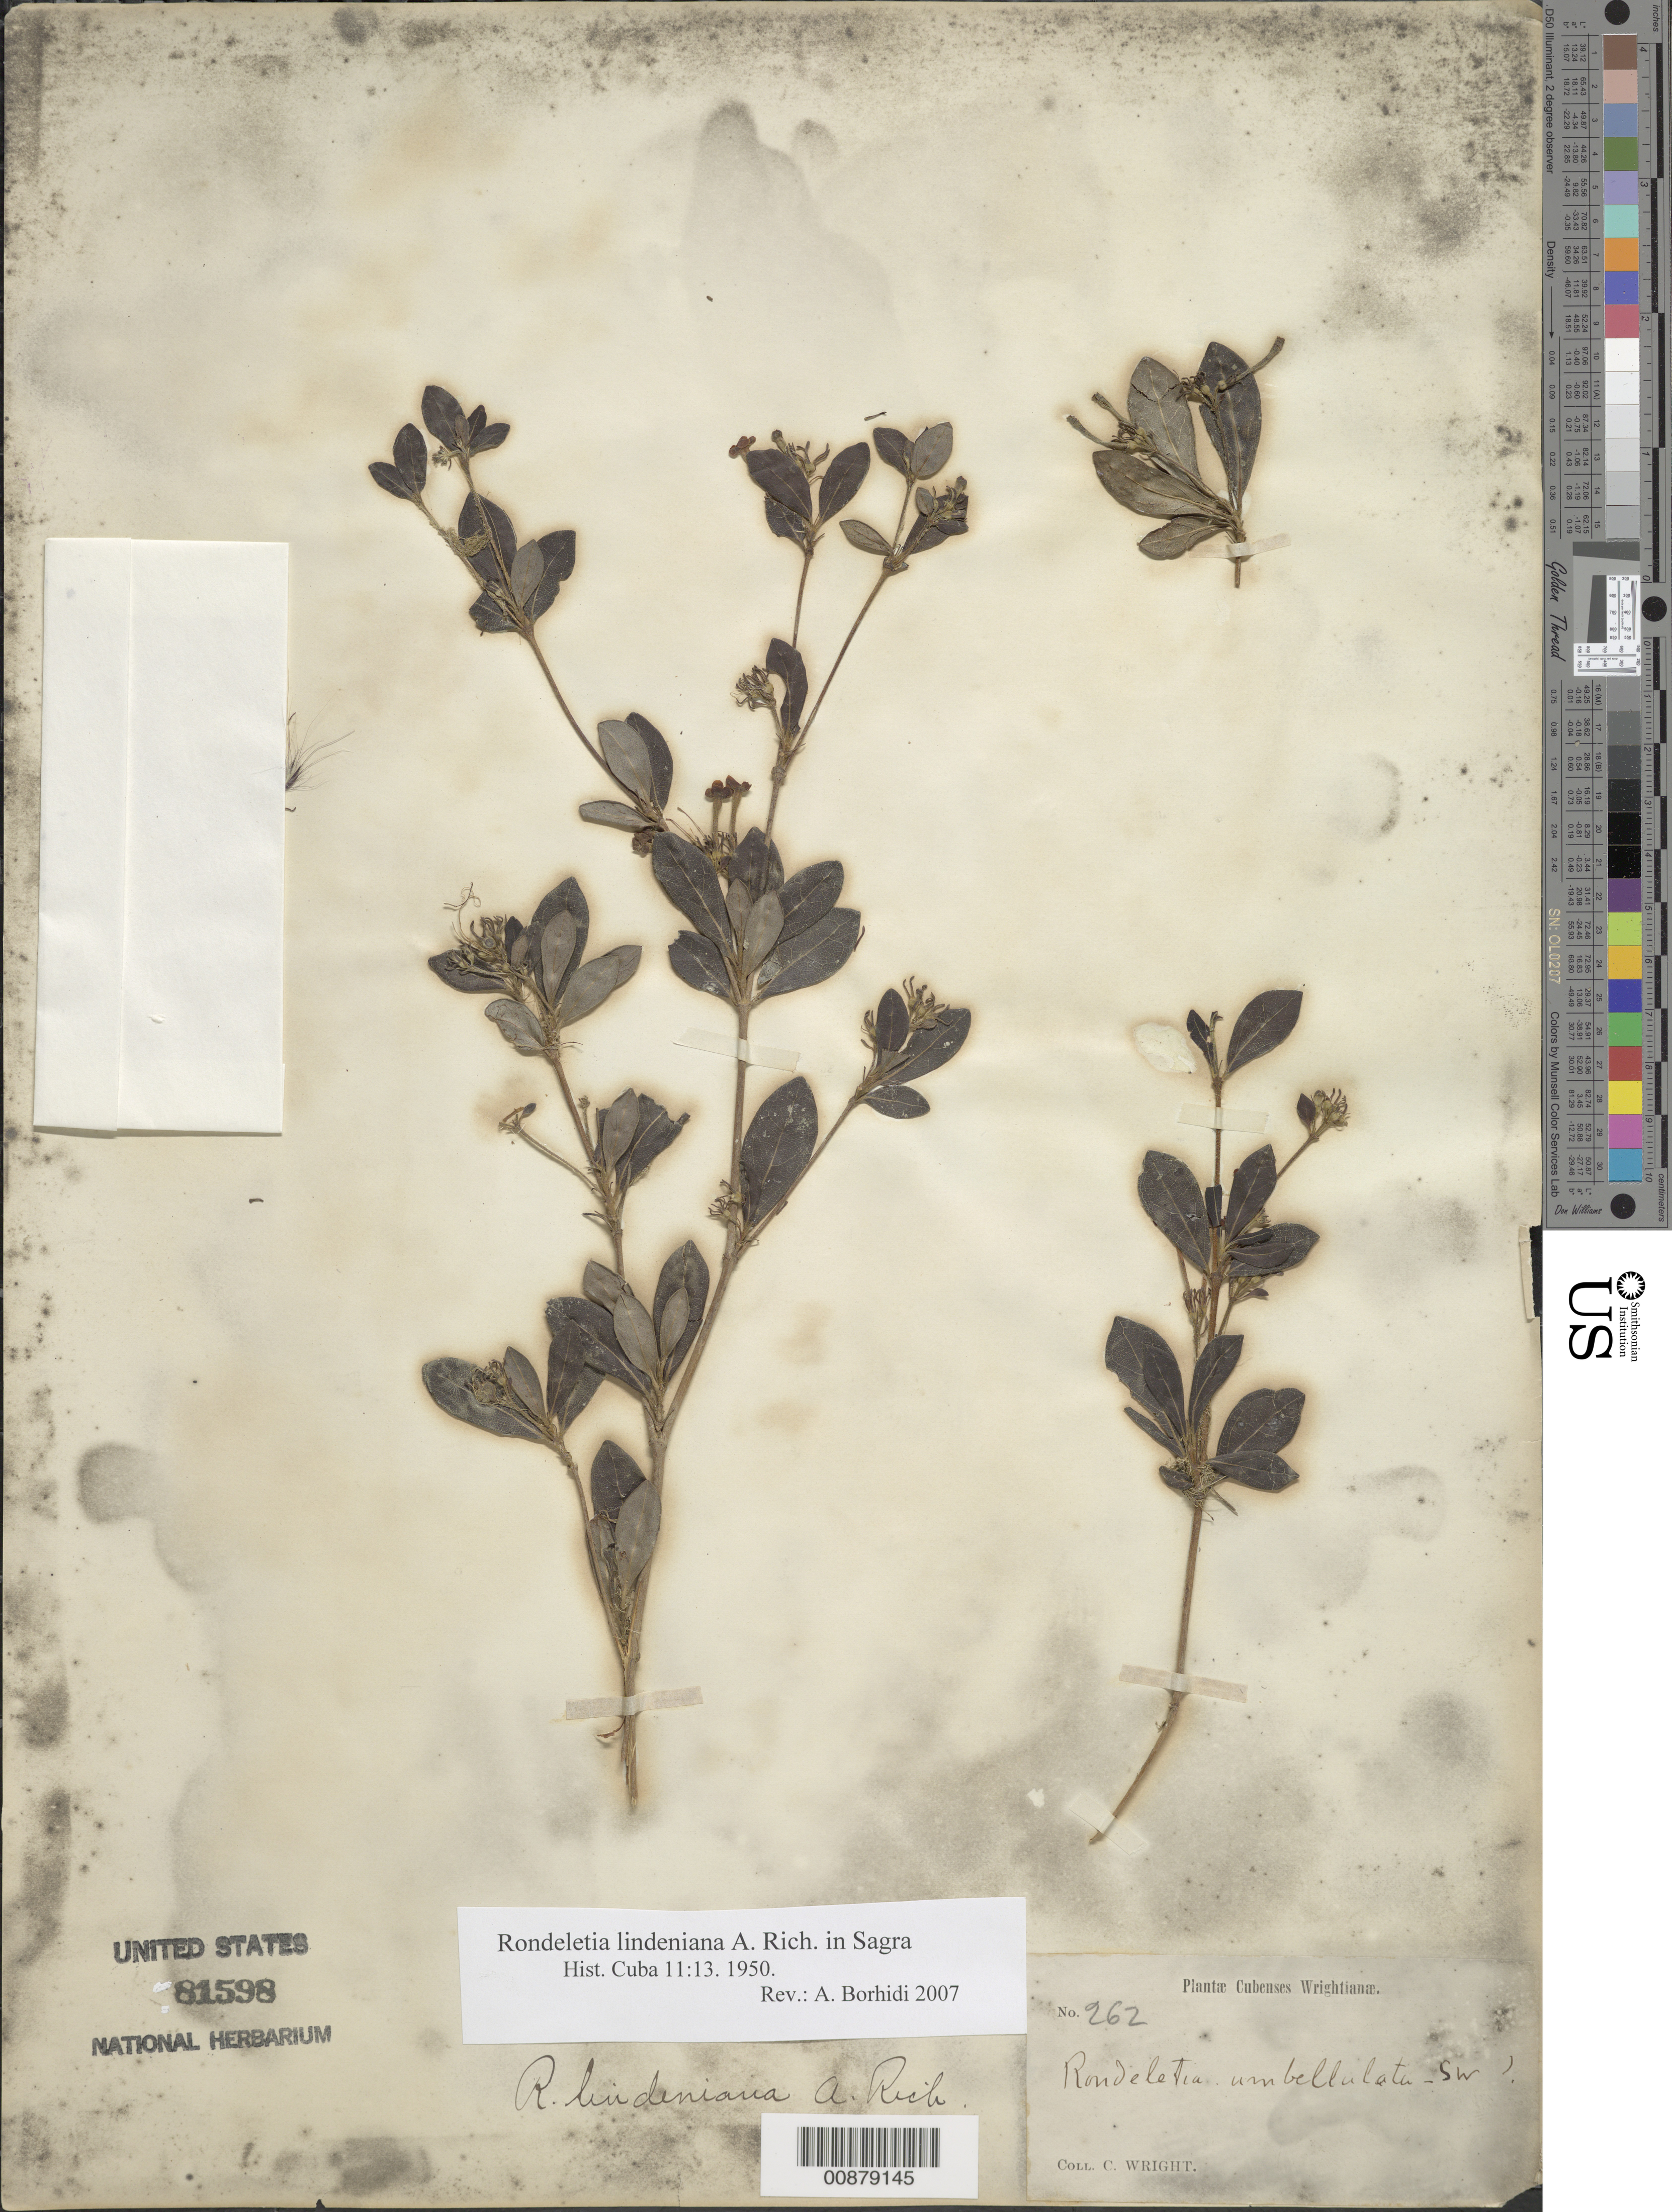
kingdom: Plantae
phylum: Tracheophyta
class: Magnoliopsida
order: Gentianales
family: Rubiaceae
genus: Rondeletia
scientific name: Rondeletia lindeniana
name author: A. Rich.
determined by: Borhidi, Attila L.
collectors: C. Wright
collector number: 262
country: Cuba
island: Cuba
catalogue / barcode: US 81598